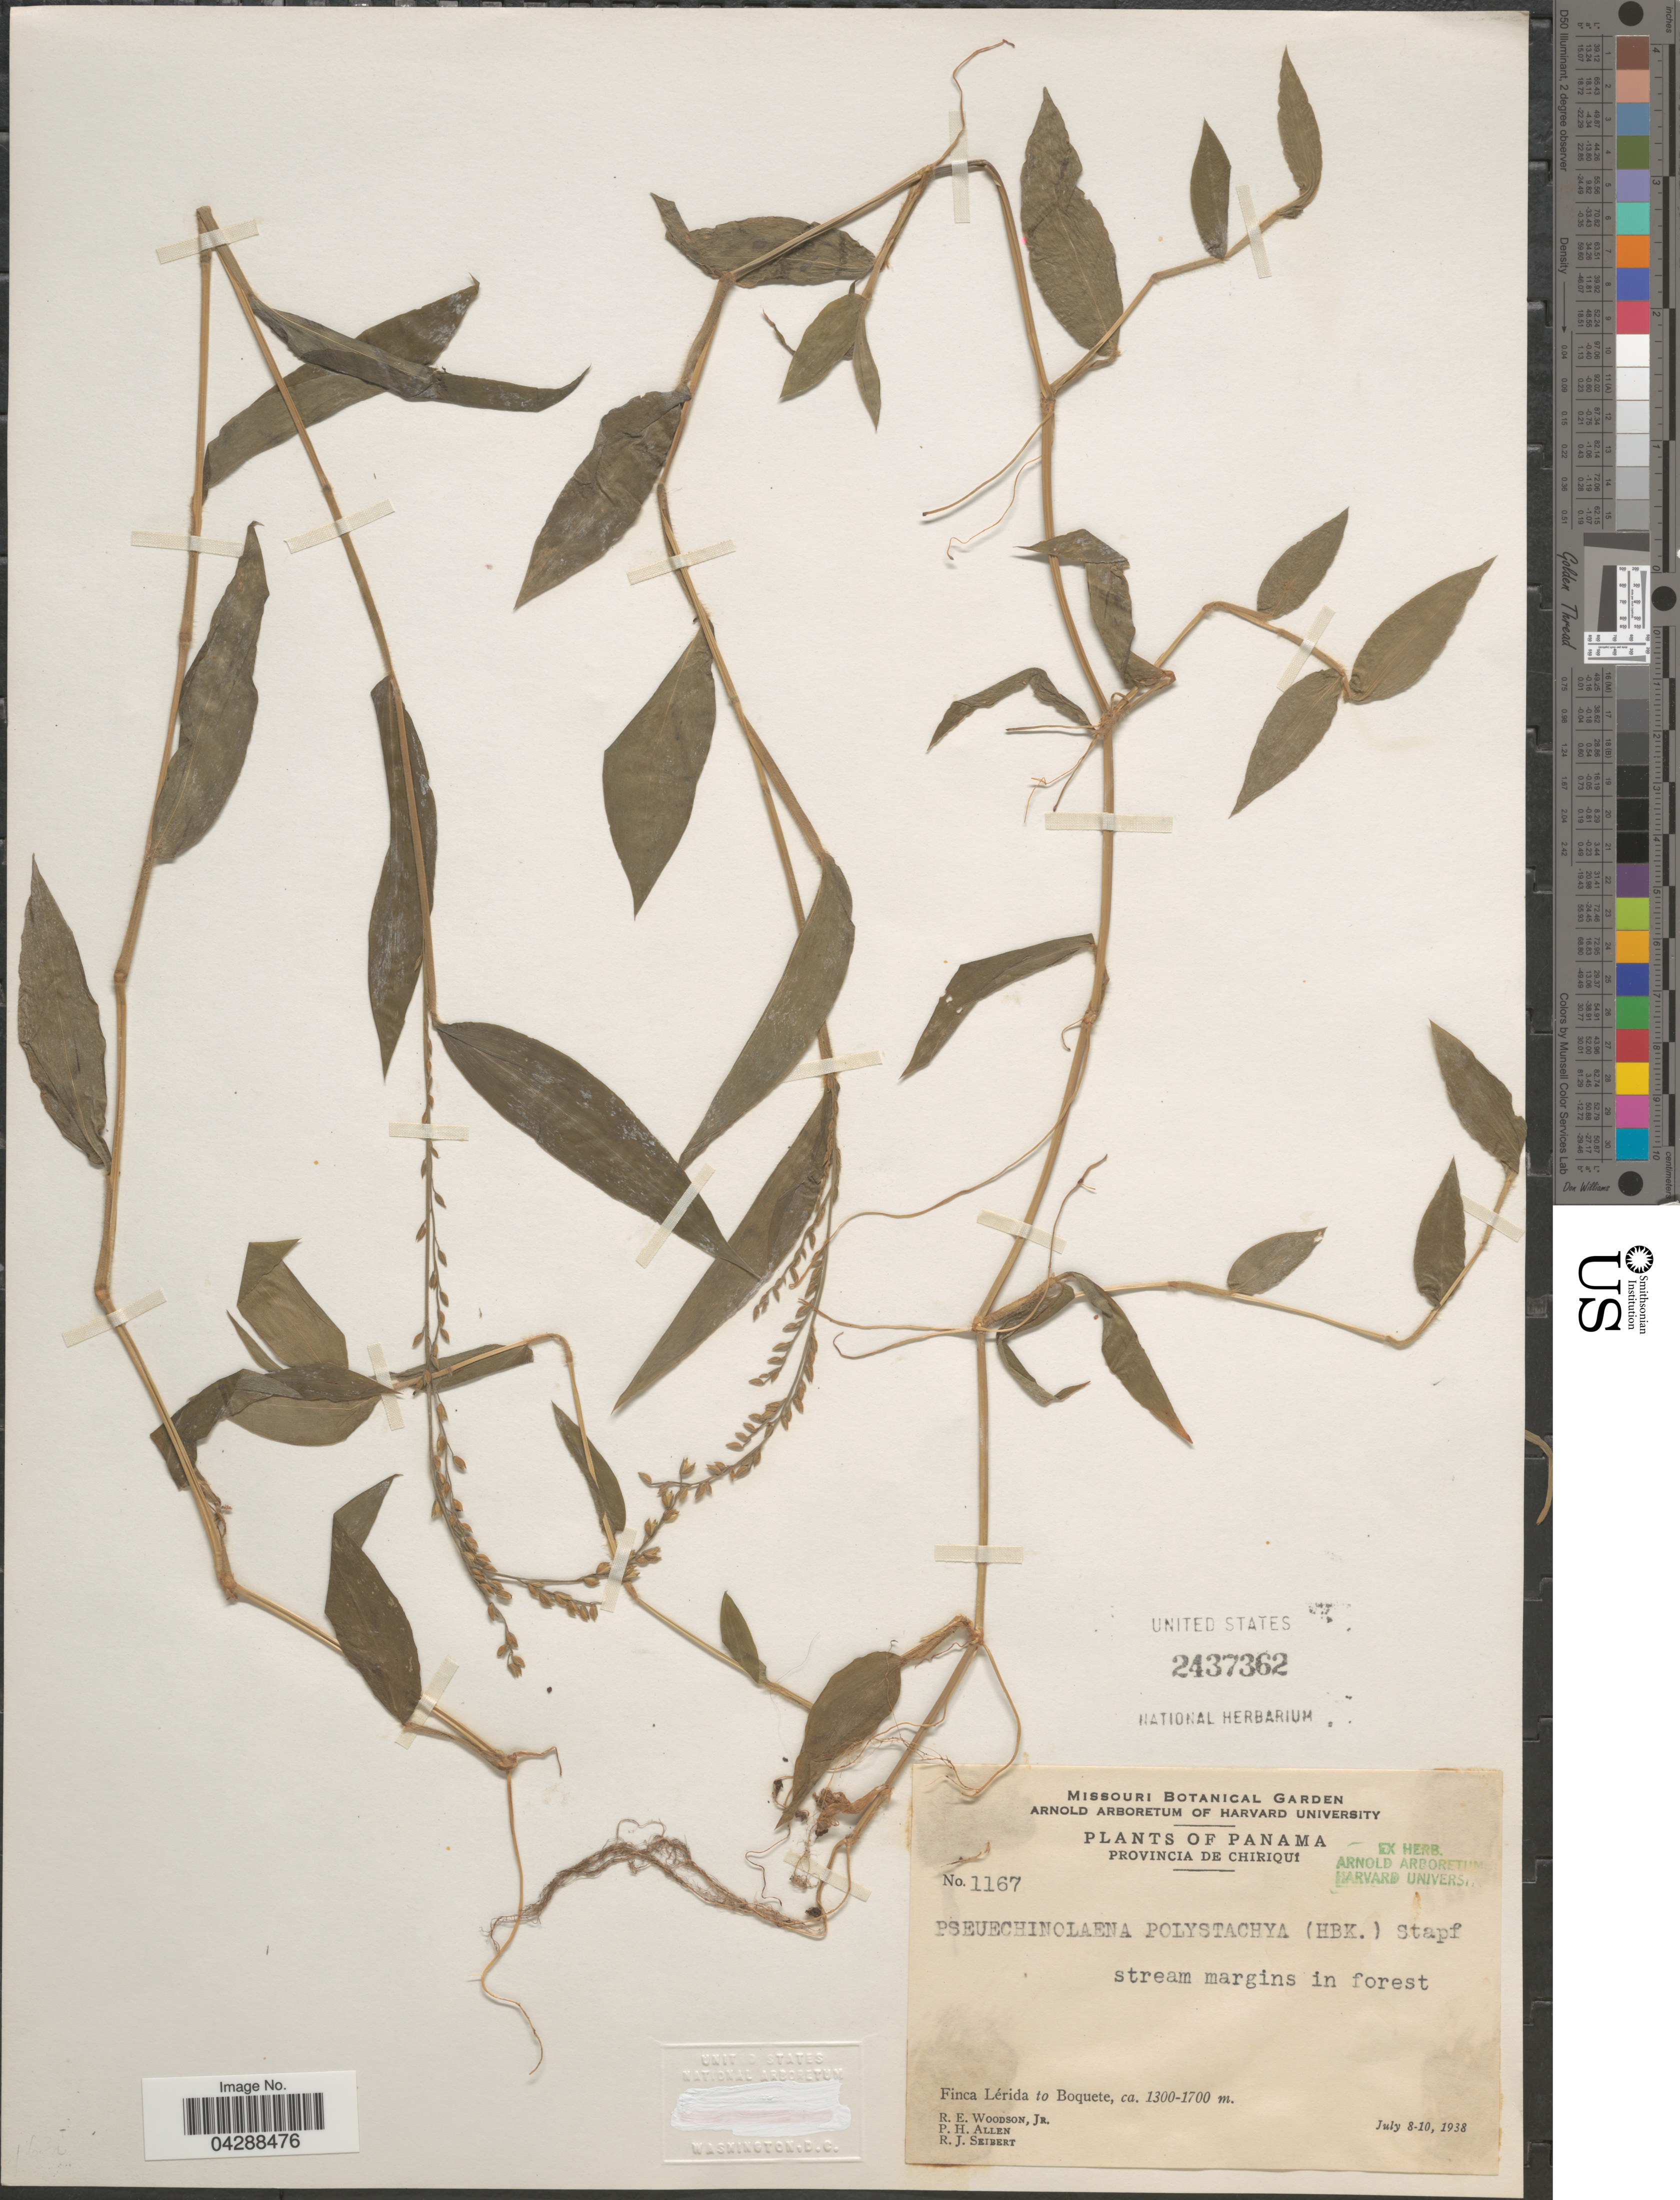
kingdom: Plantae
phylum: Tracheophyta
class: Liliopsida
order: Poales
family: Poaceae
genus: Pseudechinolaena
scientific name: Pseudechinolaena polystachya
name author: (Kunth) Stapf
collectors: R. E. Woodson, P. H. Allen & R. J. Seibert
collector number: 1167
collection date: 1938-07-08/1938-07-10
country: Panama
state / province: Chiriqui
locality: Stream margins in forest. Finca Lérida to Boquete.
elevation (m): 1300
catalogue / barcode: US 2437362